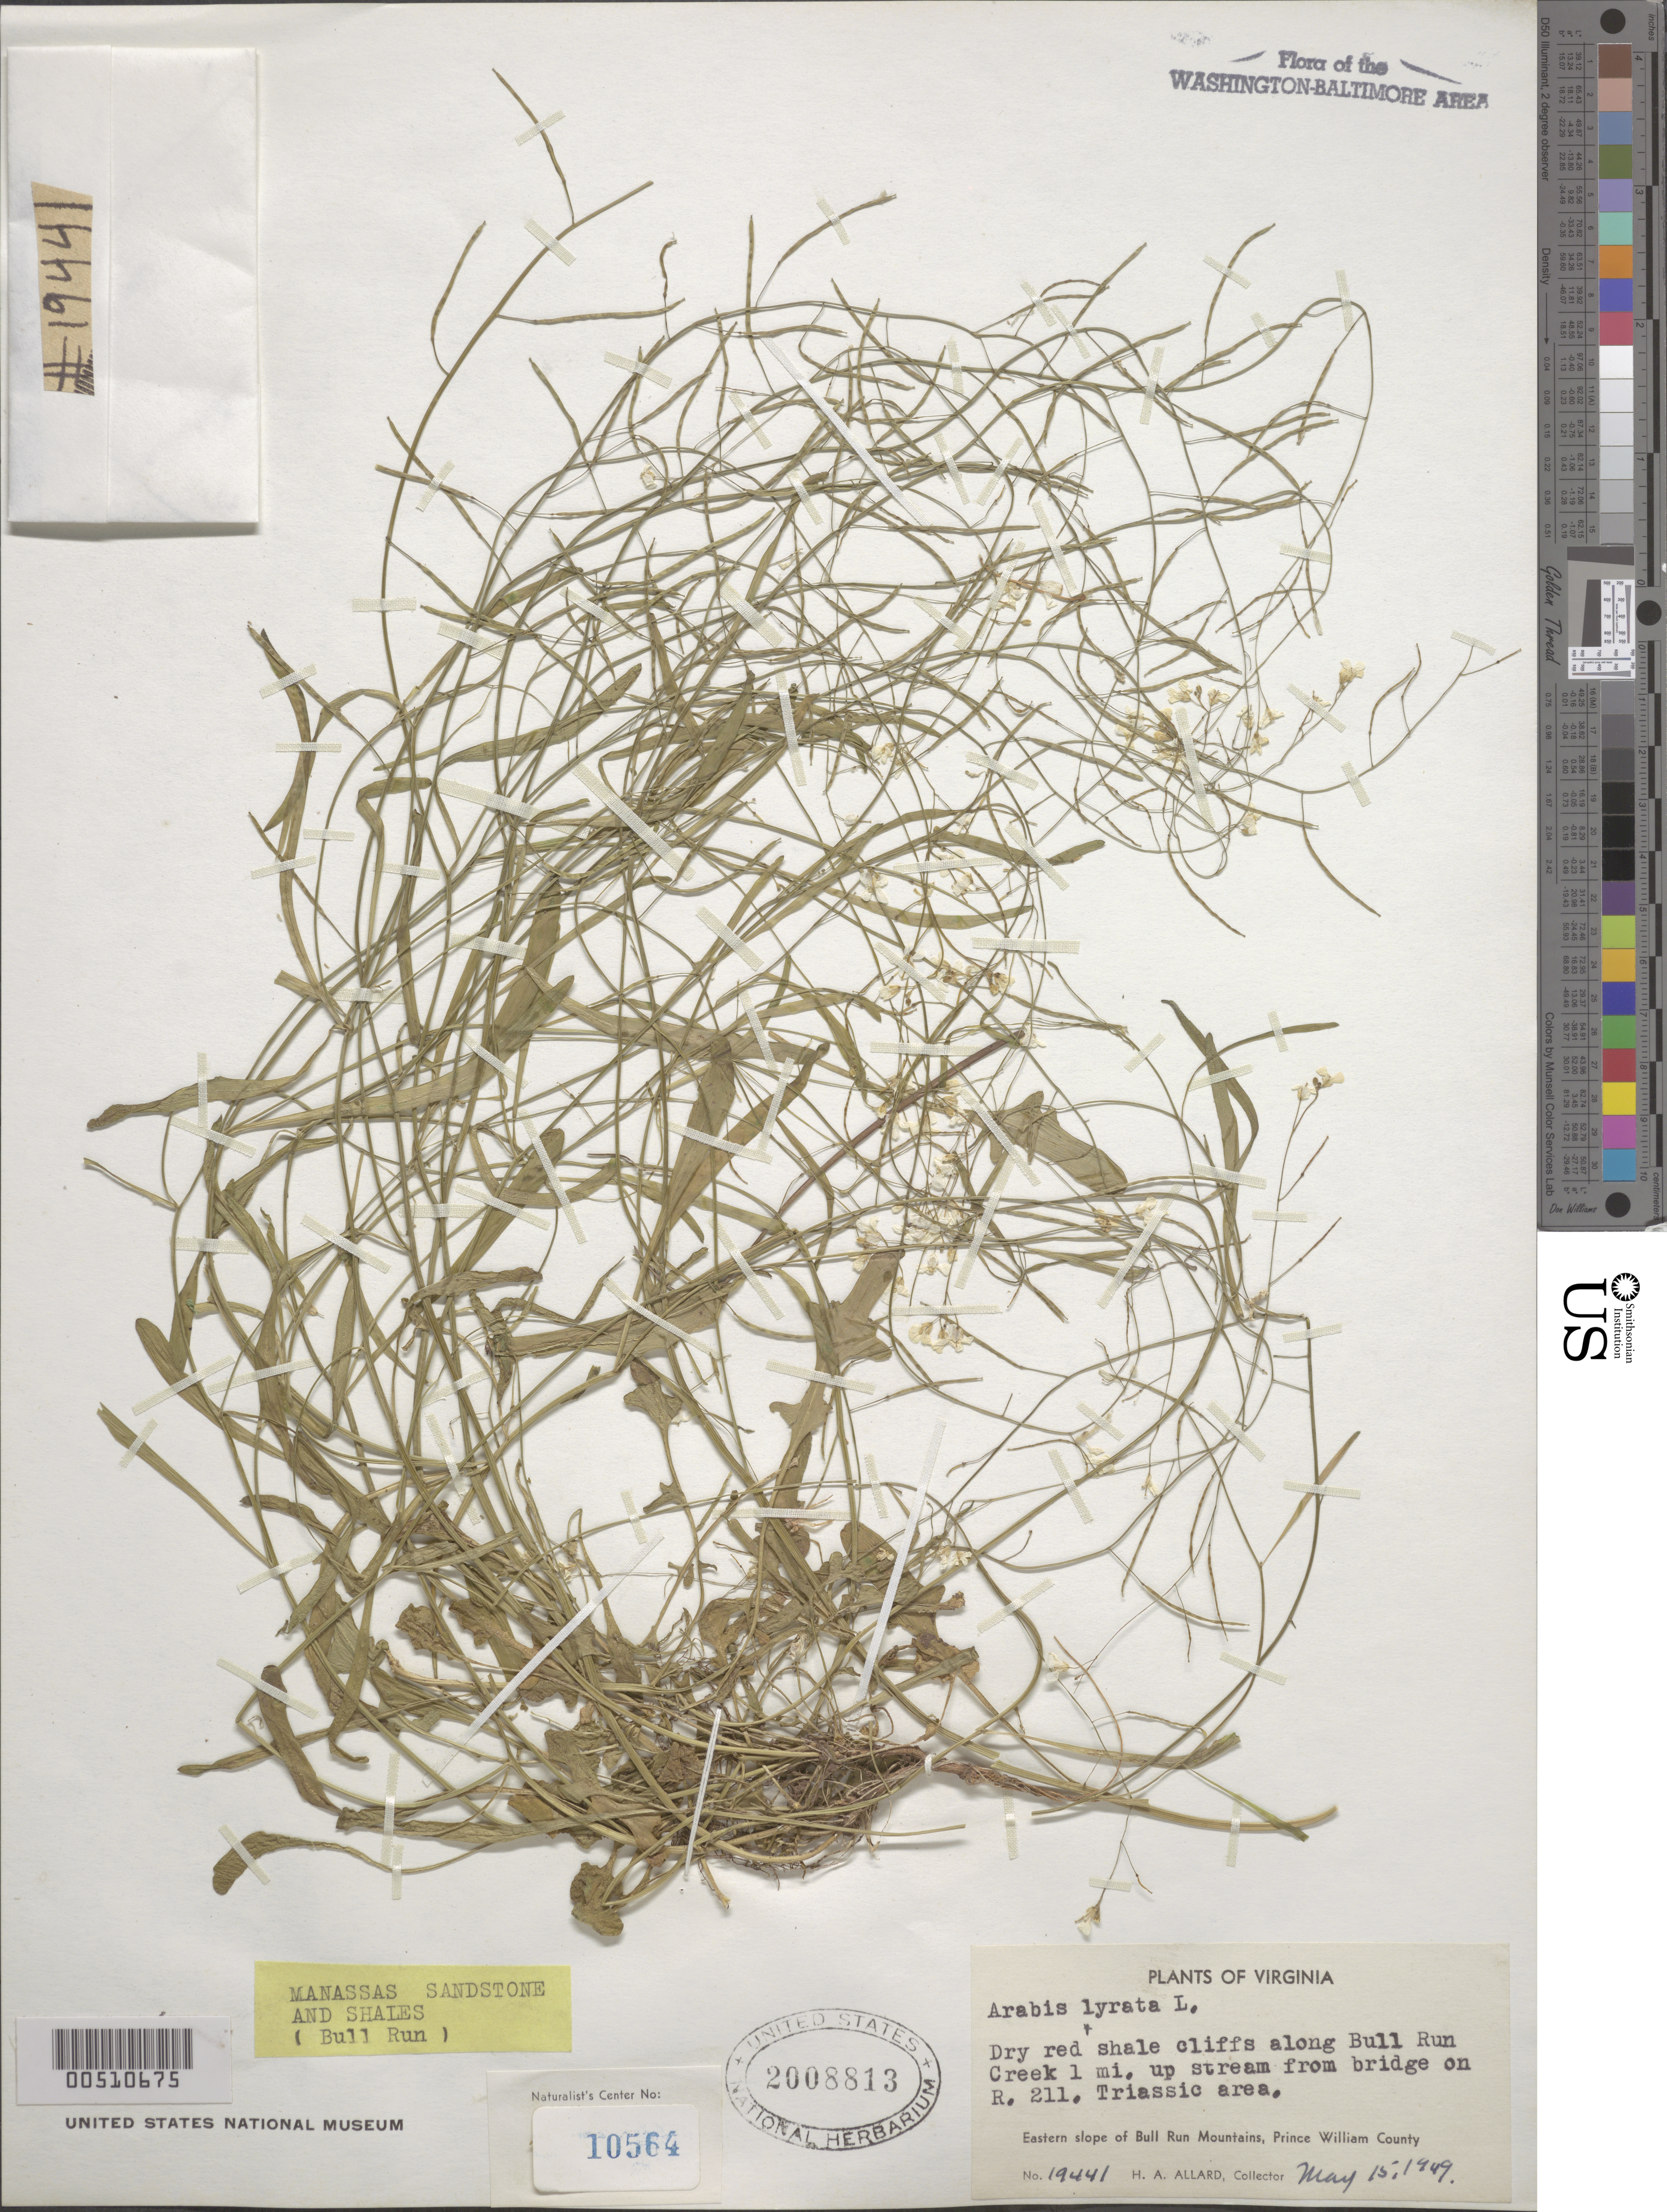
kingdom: Plantae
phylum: Tracheophyta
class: Magnoliopsida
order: Brassicales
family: Brassicaceae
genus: Arabis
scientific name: Arabis lyrata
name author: L.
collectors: H. A. Allard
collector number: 19441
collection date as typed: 15 May 1949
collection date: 1949-05-15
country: United States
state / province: Virginia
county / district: Prince William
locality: Bull Run Creek, 1 mi. upstream from Bridge on Rt. 211, E slope of Bull Run Mts. Bull Run Mts.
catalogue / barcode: US 2008813